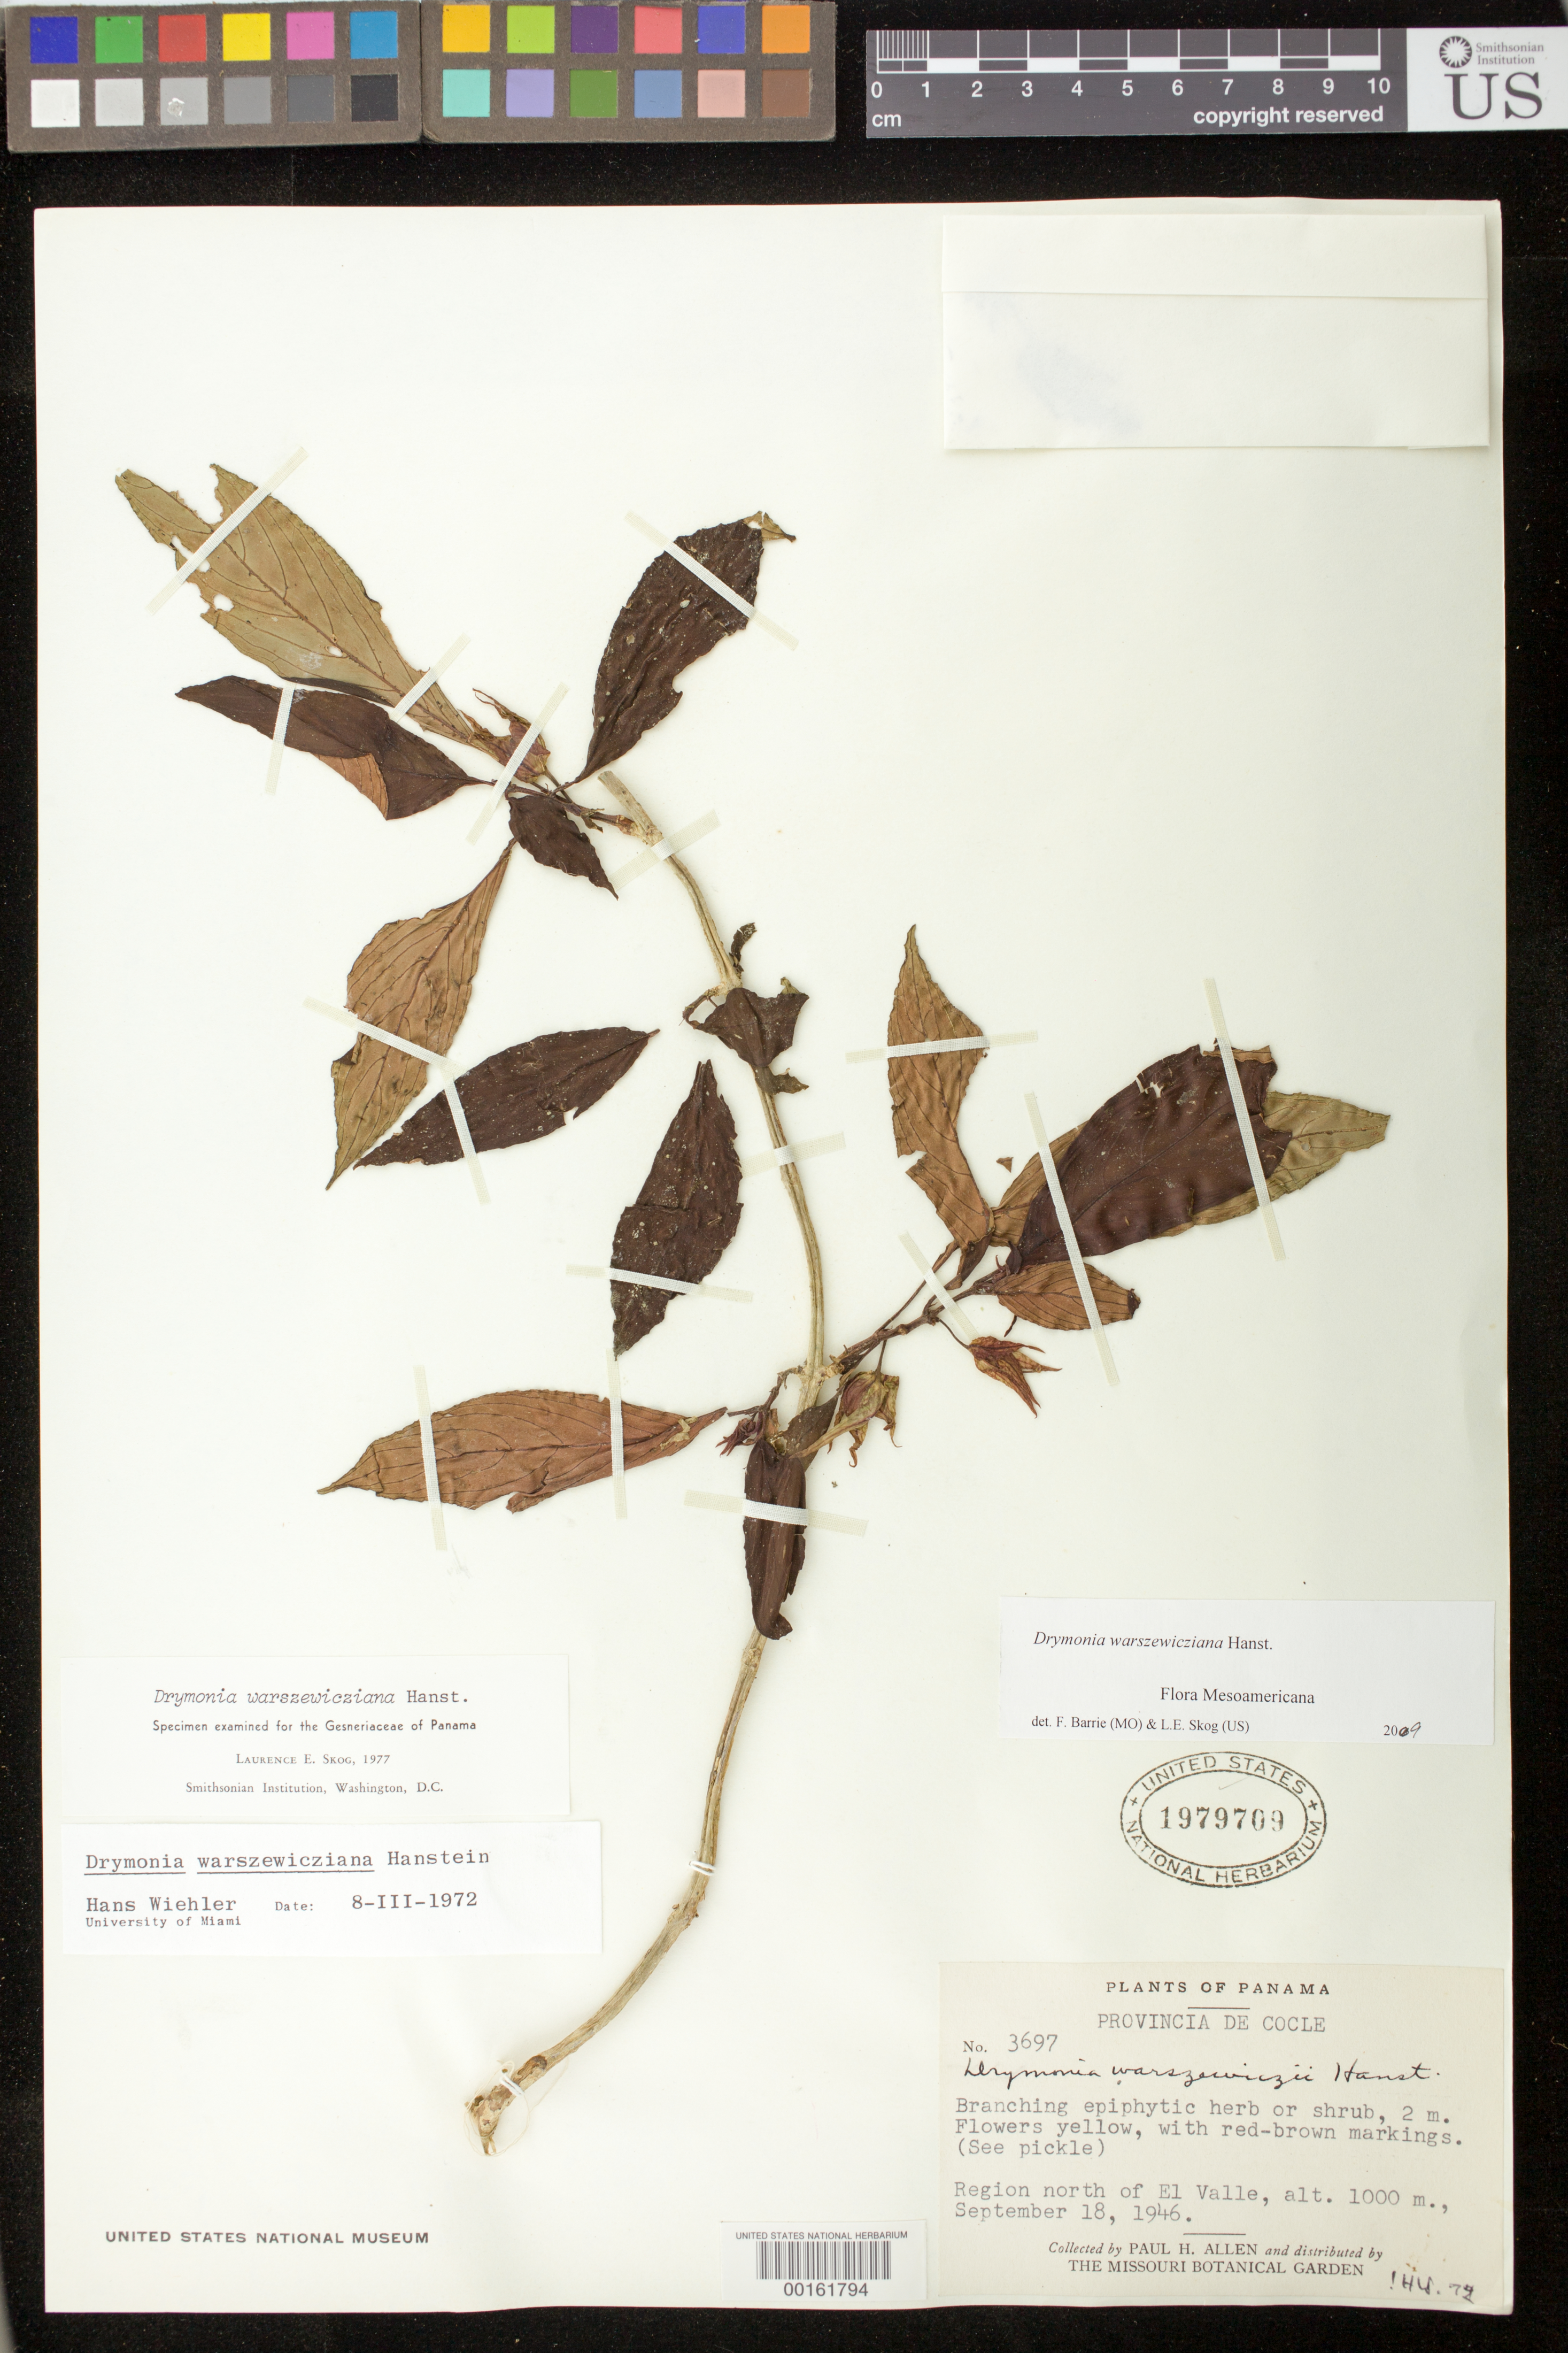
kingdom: Plantae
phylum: Tracheophyta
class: Magnoliopsida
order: Lamiales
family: Gesneriaceae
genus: Drymonia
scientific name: Drymonia warszewicziana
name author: Hanst.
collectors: P. H. Allen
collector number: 3697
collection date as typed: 18 Sep 1946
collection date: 1946-09-18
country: Panama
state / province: Coclé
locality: Region N of El Valle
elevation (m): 1000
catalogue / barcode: US 1979709